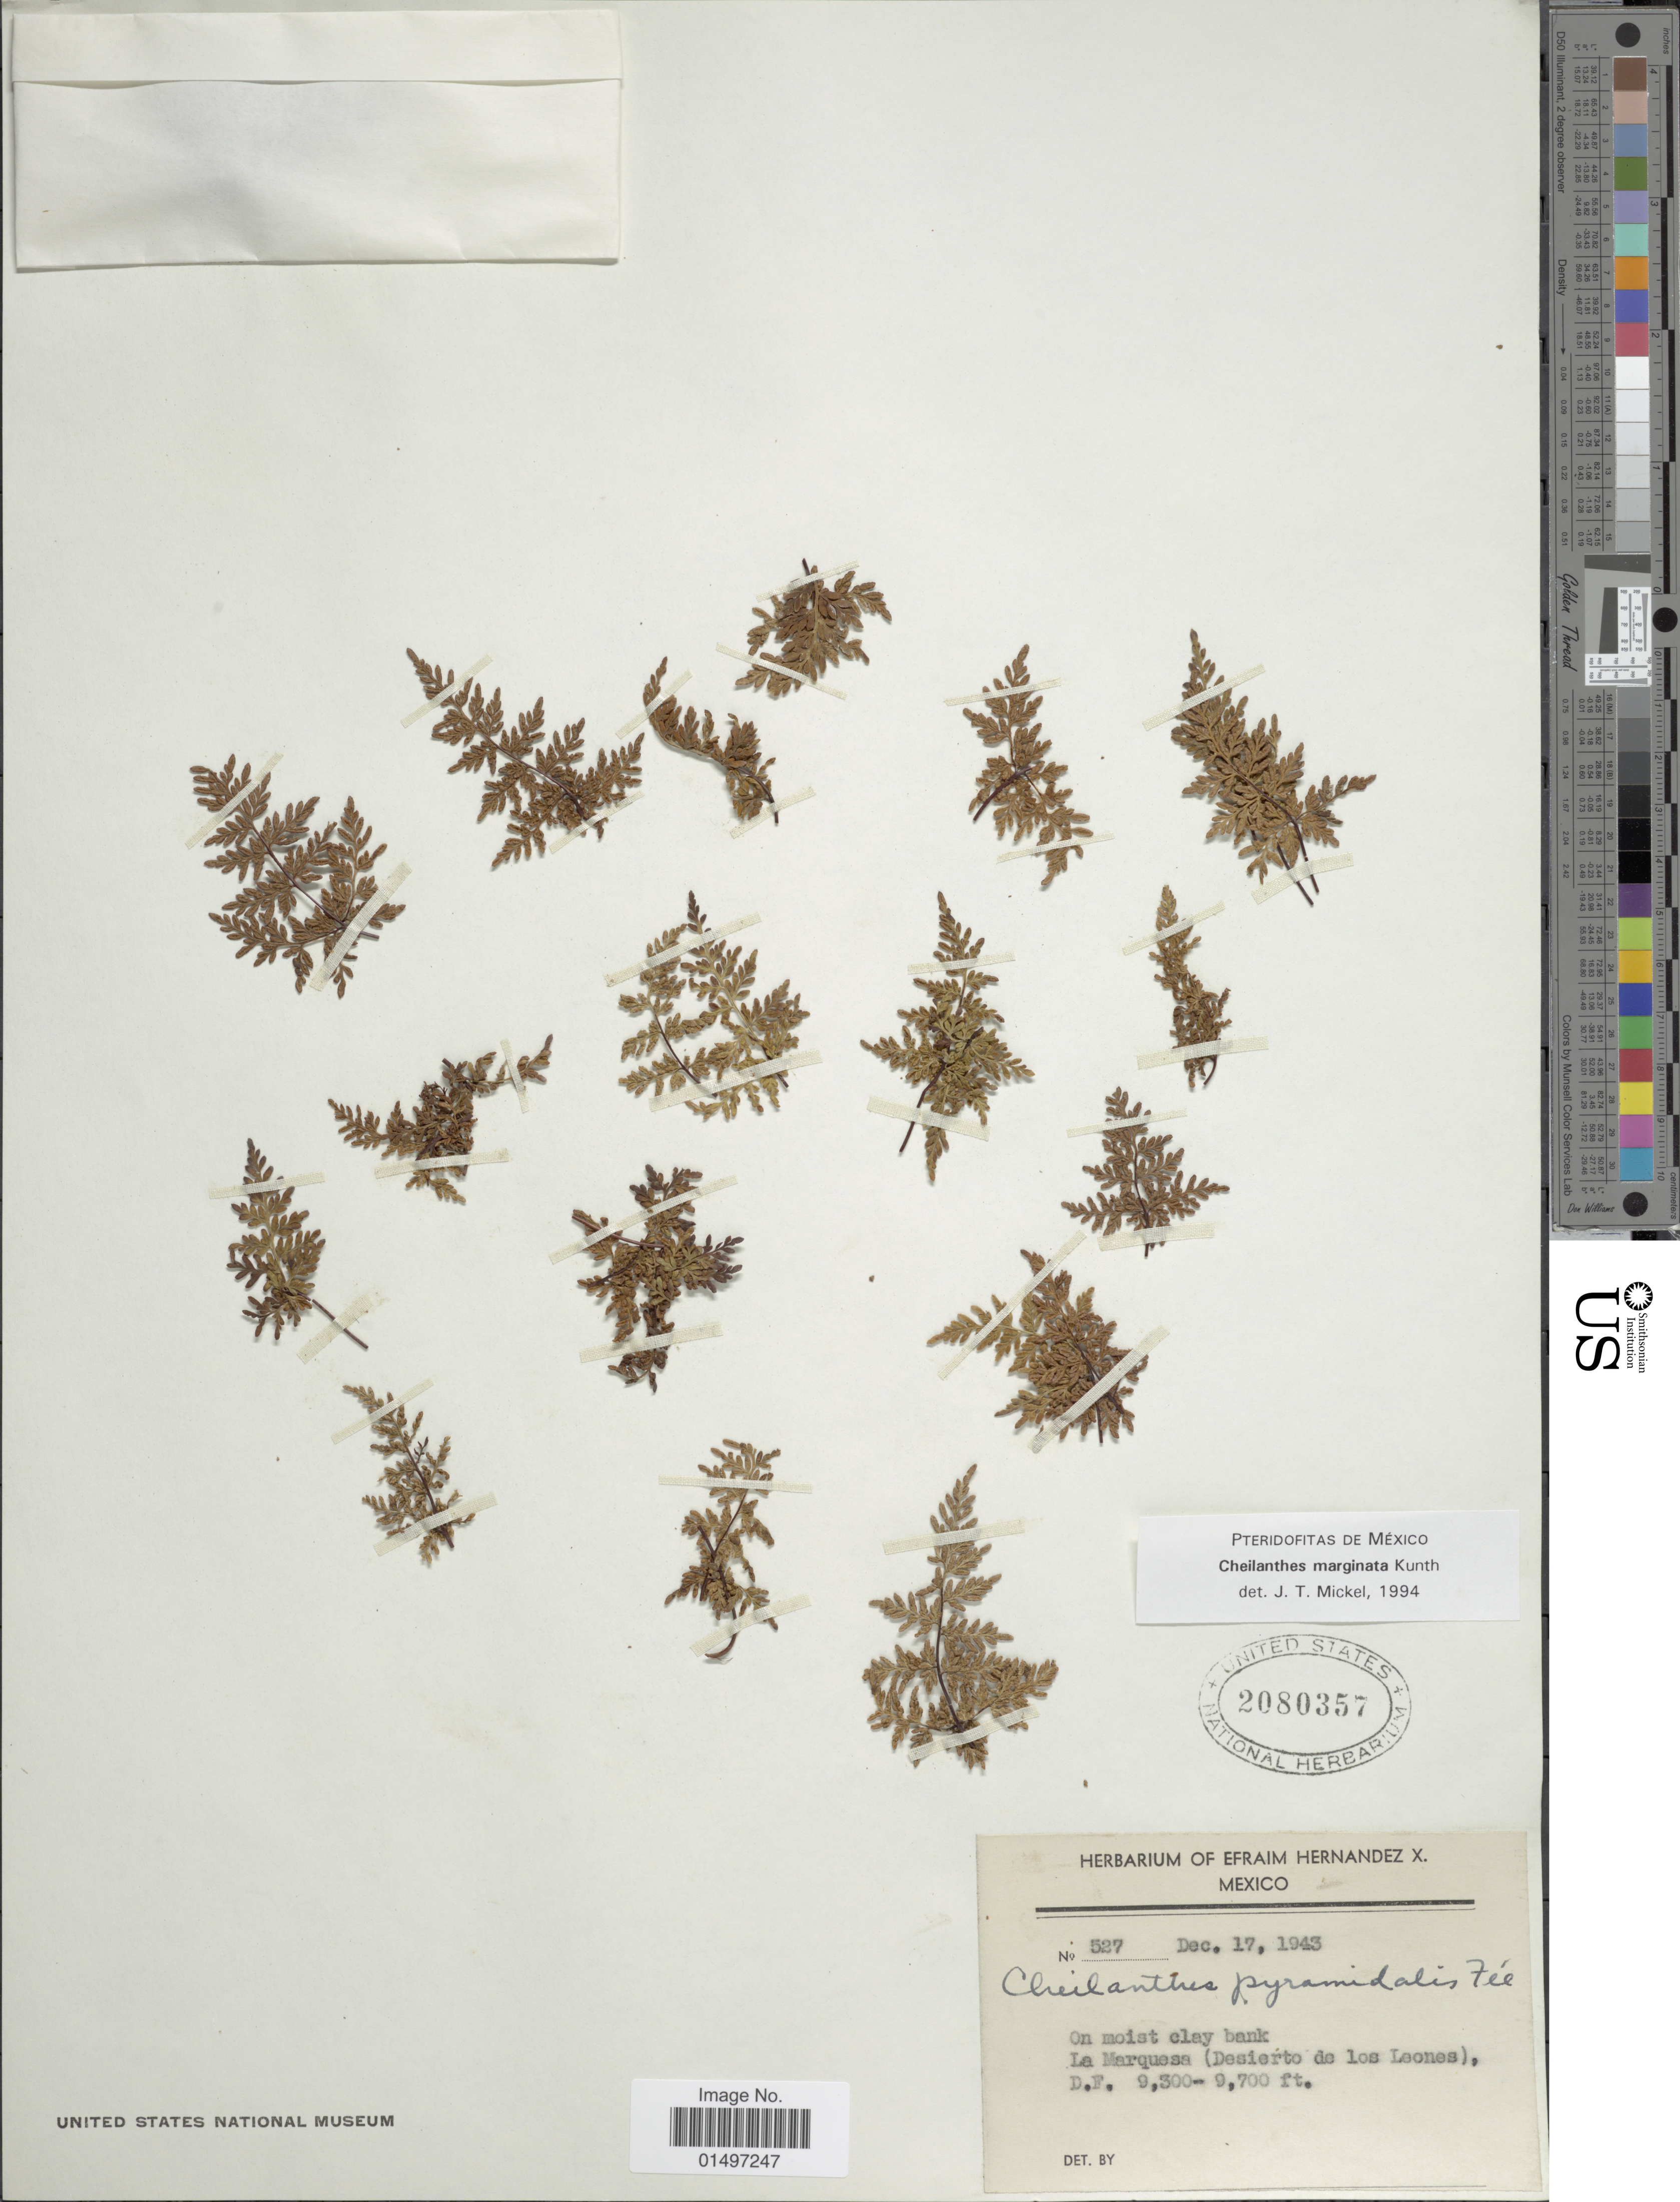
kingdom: Plantae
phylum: Tracheophyta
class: Polypodiopsida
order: Polypodiales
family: Pteridaceae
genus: Gaga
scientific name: Gaga marginata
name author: (Kunth) Fay W. Li & Windham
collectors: ex herb. Efraim Hernandez X.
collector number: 527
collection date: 1943-12-17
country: Mexico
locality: La Marquesa (Desierto de los Leones), D.F.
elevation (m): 2835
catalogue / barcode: US 2080357